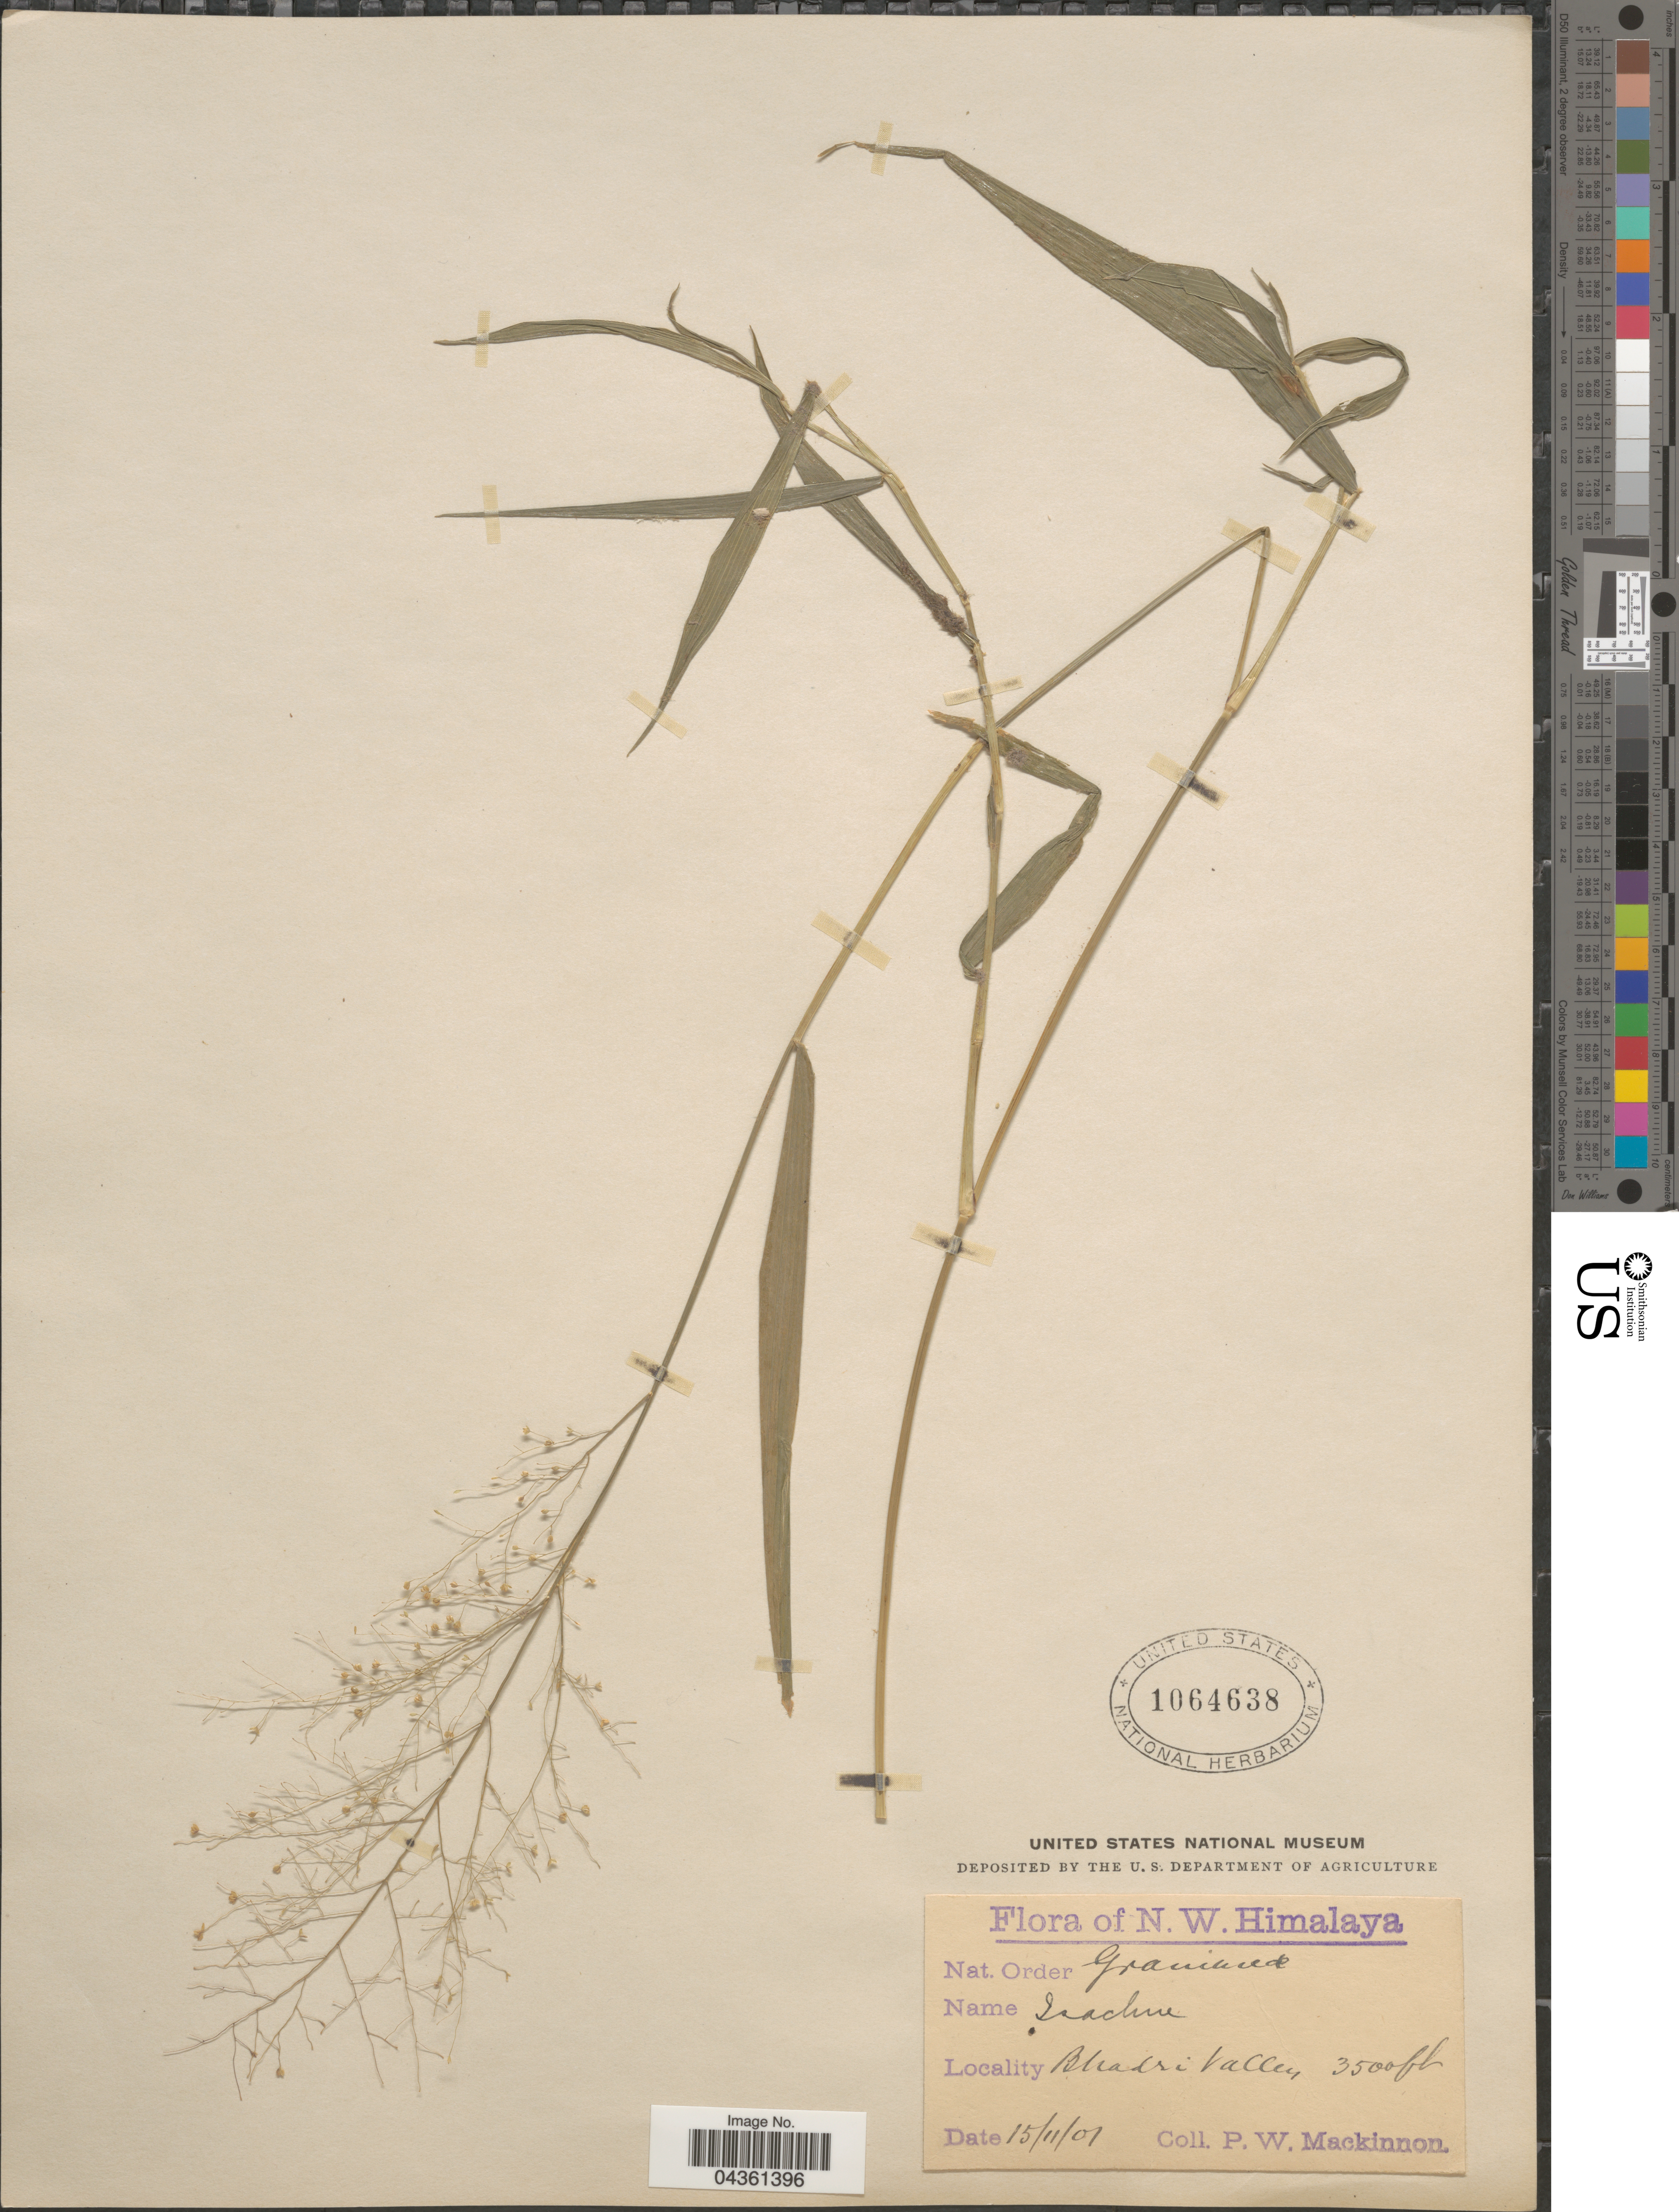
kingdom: Plantae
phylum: Tracheophyta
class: Liliopsida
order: Poales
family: Poaceae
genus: Isachne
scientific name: Isachne albens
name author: Trin.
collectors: P. Mackinnon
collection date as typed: Transcribed d/m/y: 15/11/1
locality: N. W. Himalaya. Bhadri Valley.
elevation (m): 1067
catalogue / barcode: US 1064638